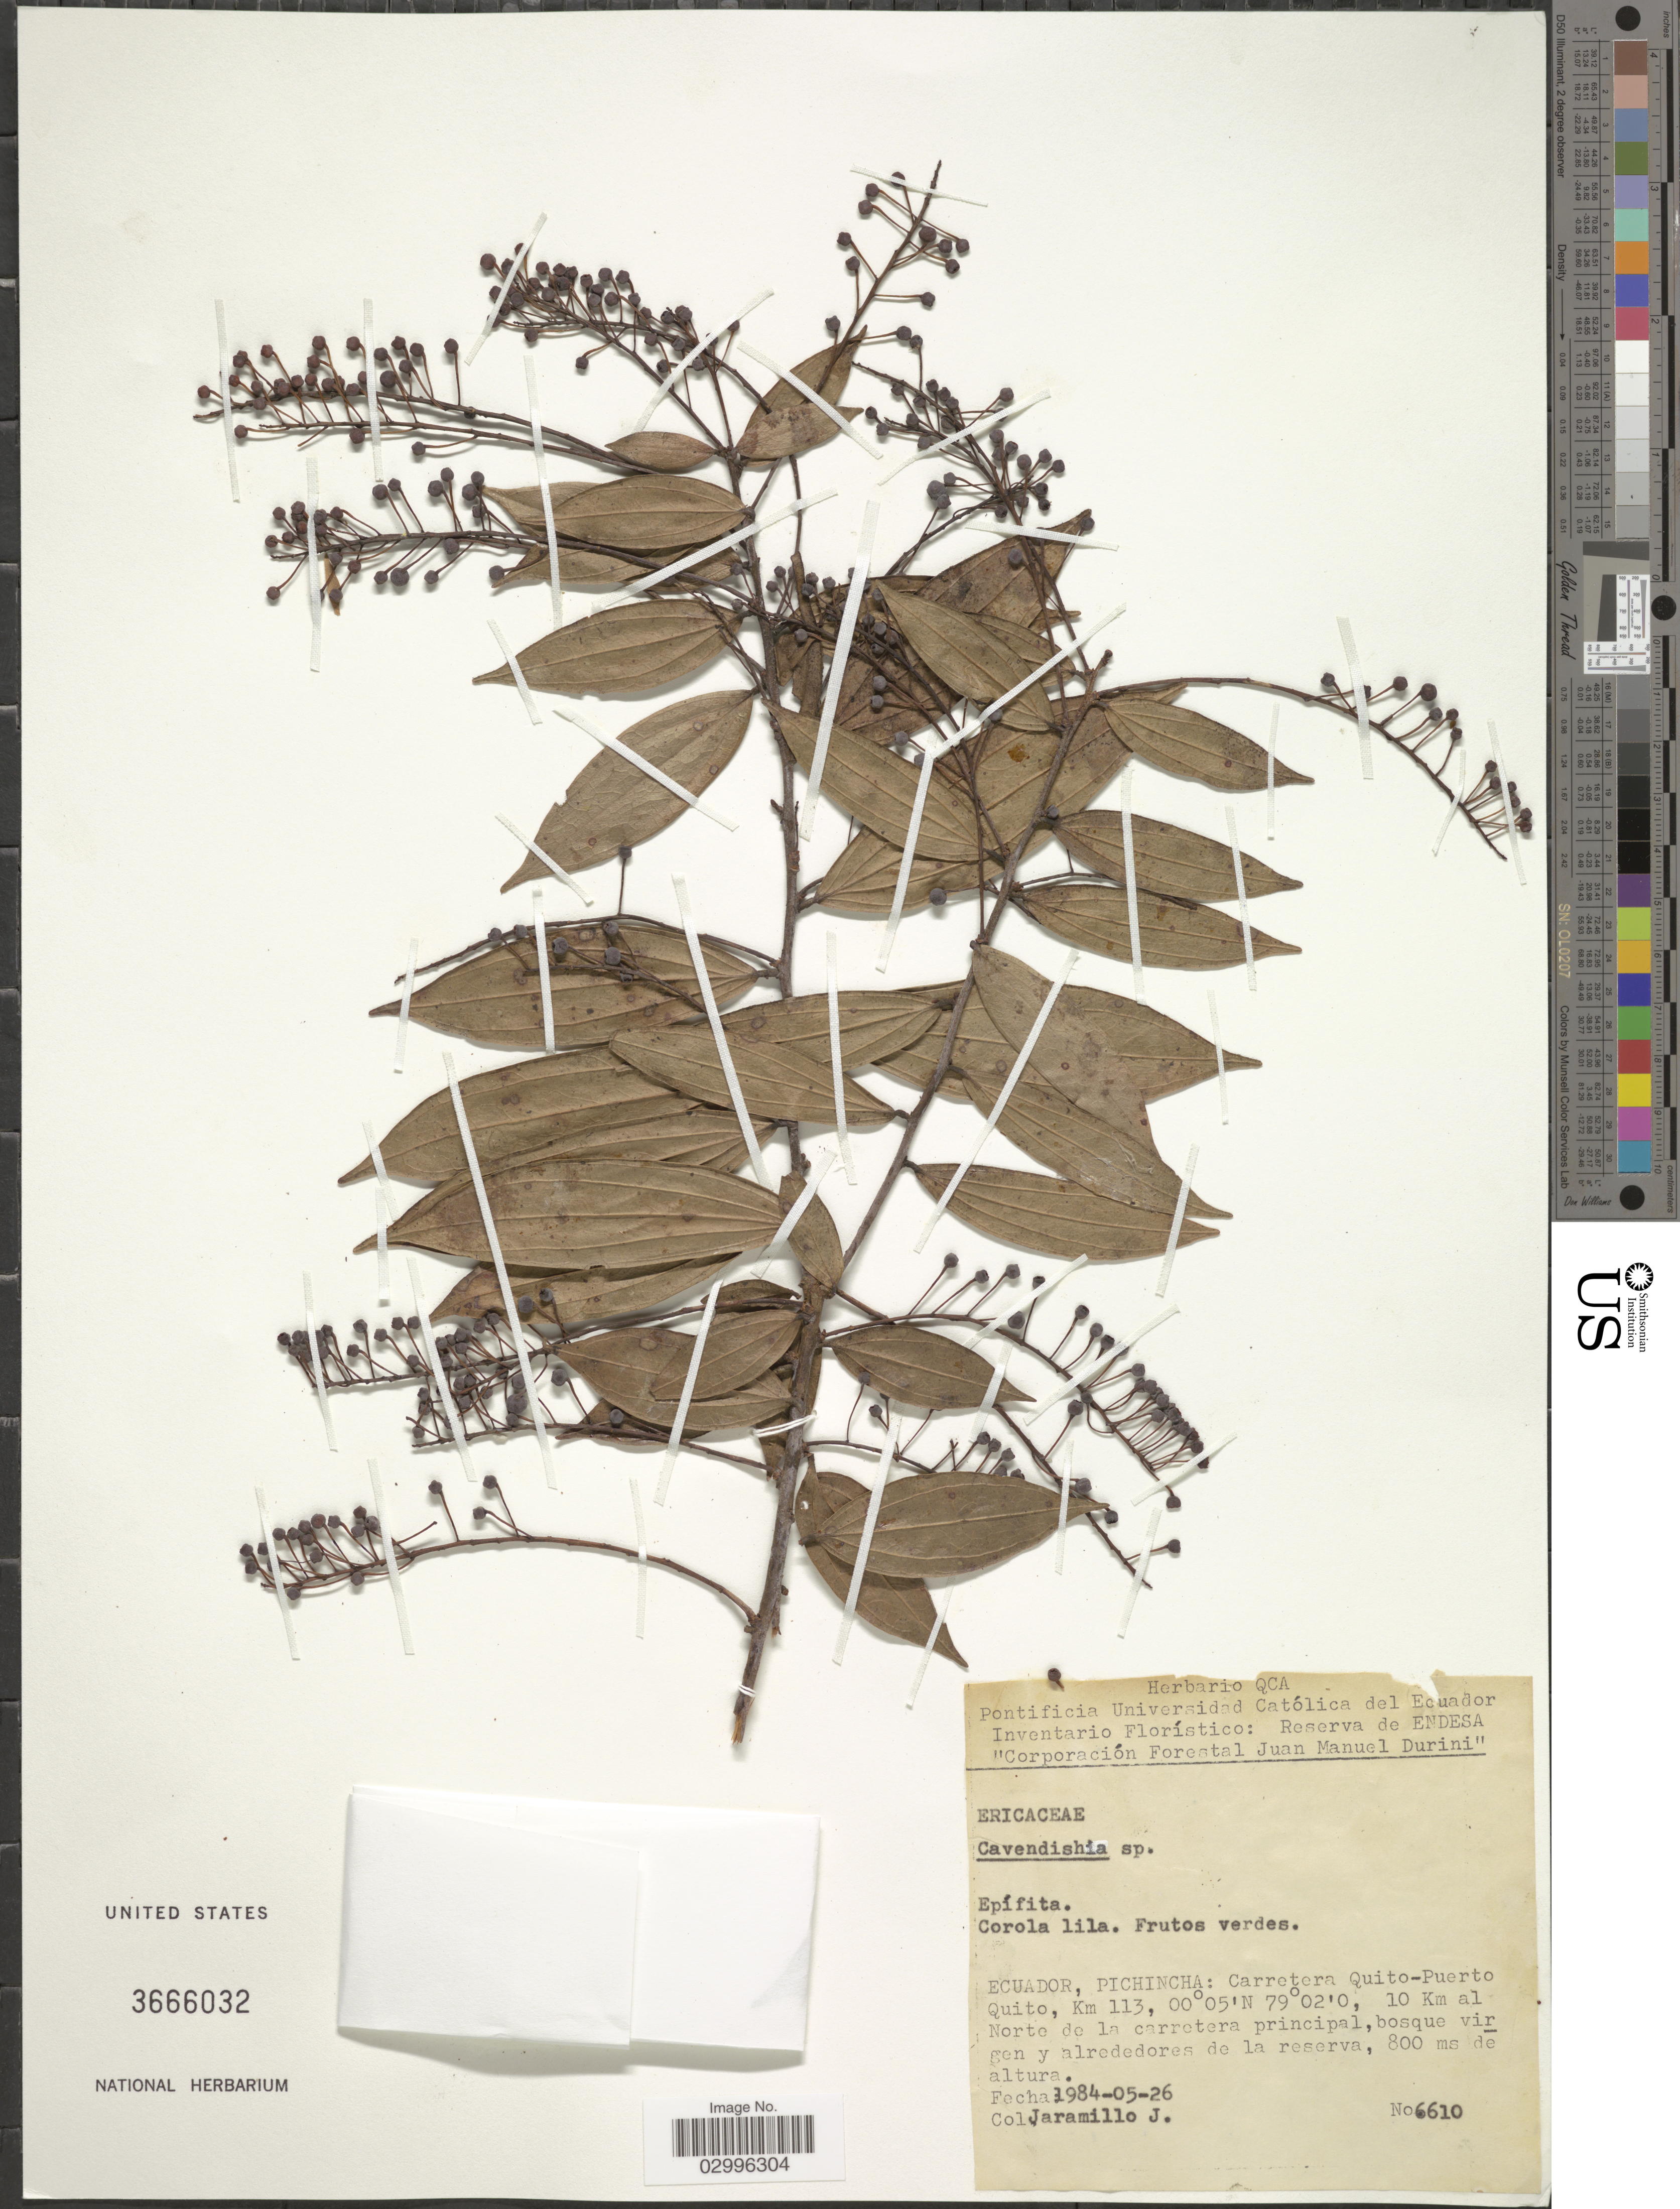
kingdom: Plantae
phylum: Tracheophyta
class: Magnoliopsida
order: Ericales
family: Ericaceae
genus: Cavendishia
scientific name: Cavendishia sp.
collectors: J. Jaramillo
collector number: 6610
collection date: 1984-05-26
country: Ecuador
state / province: Pichincha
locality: Carretera Quito-Puerto Quito, Km 113, 10 Km al Norte de la carretera principal.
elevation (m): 800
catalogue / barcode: US 3666032